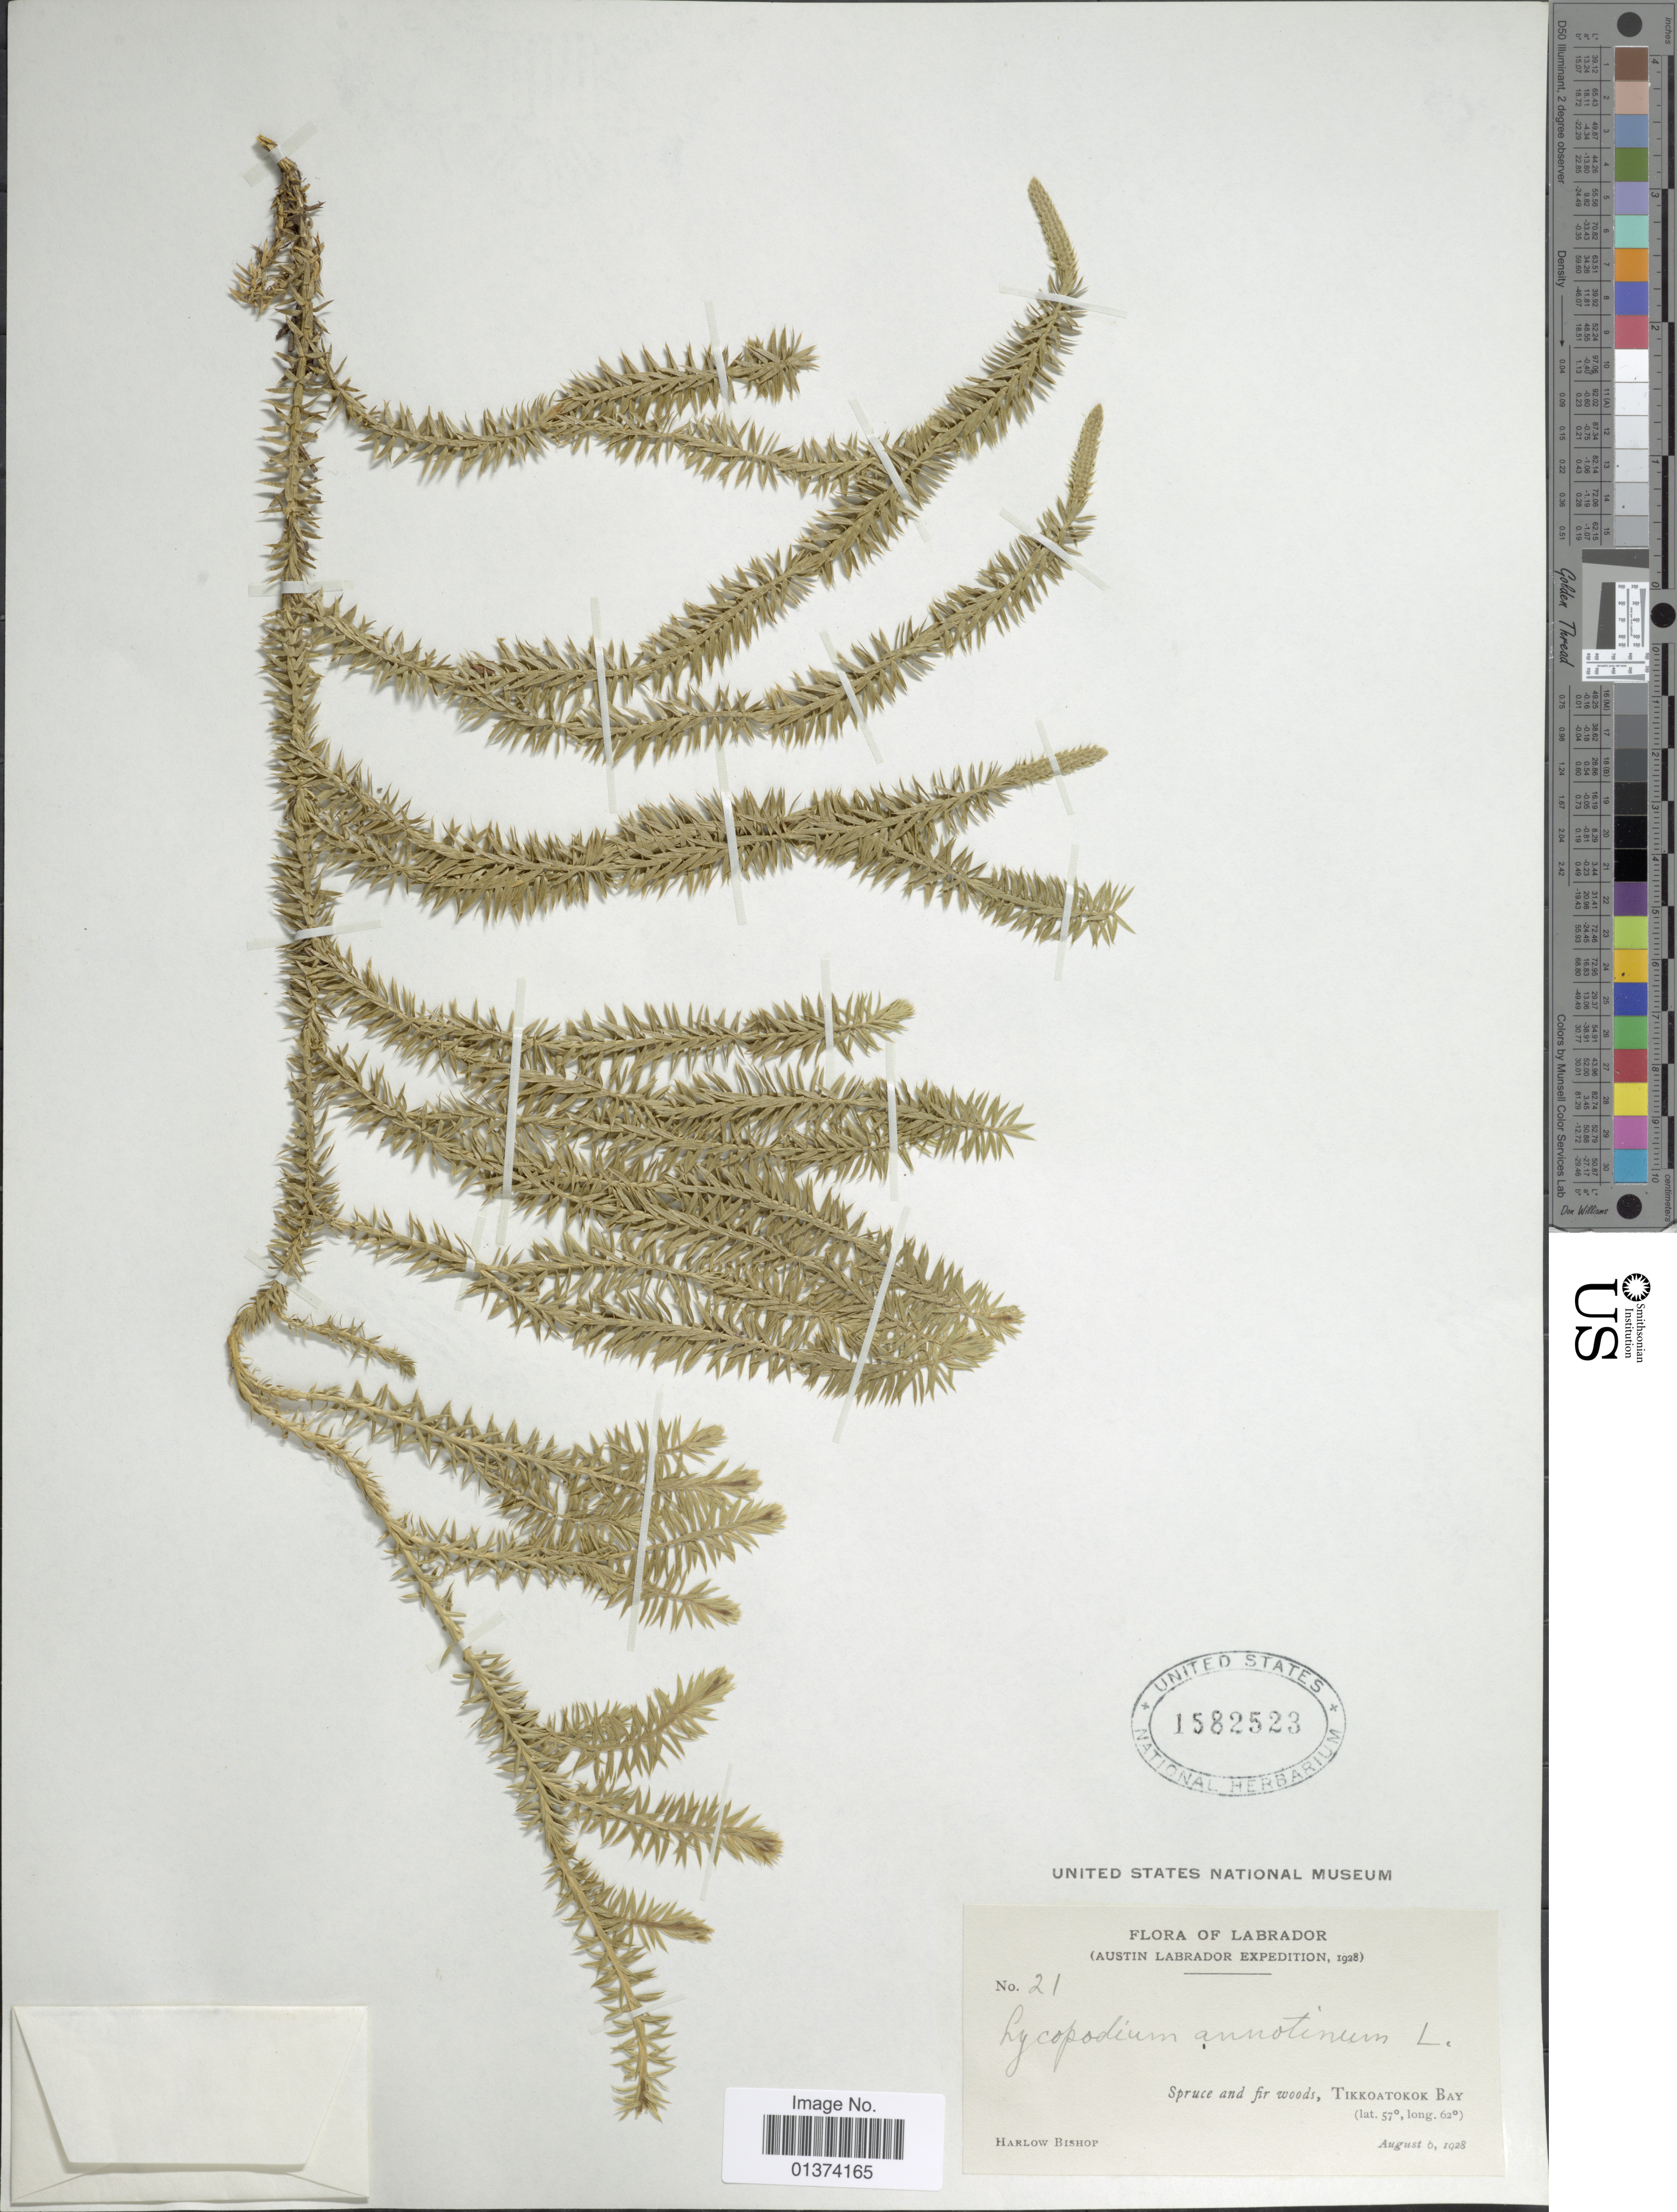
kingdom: Plantae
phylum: Tracheophyta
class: Lycopodiopsida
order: Lycopodiales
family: Lycopodiaceae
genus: Spinulum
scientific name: Spinulum annotinum subsp. annotinum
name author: (L.) A. Haines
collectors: H. Bishop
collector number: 21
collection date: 1928-08-06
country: Canada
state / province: Newfoundland and Labrador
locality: Labrador, Spruce and fir woods, Tikkoatokok Bay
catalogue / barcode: US 1582523